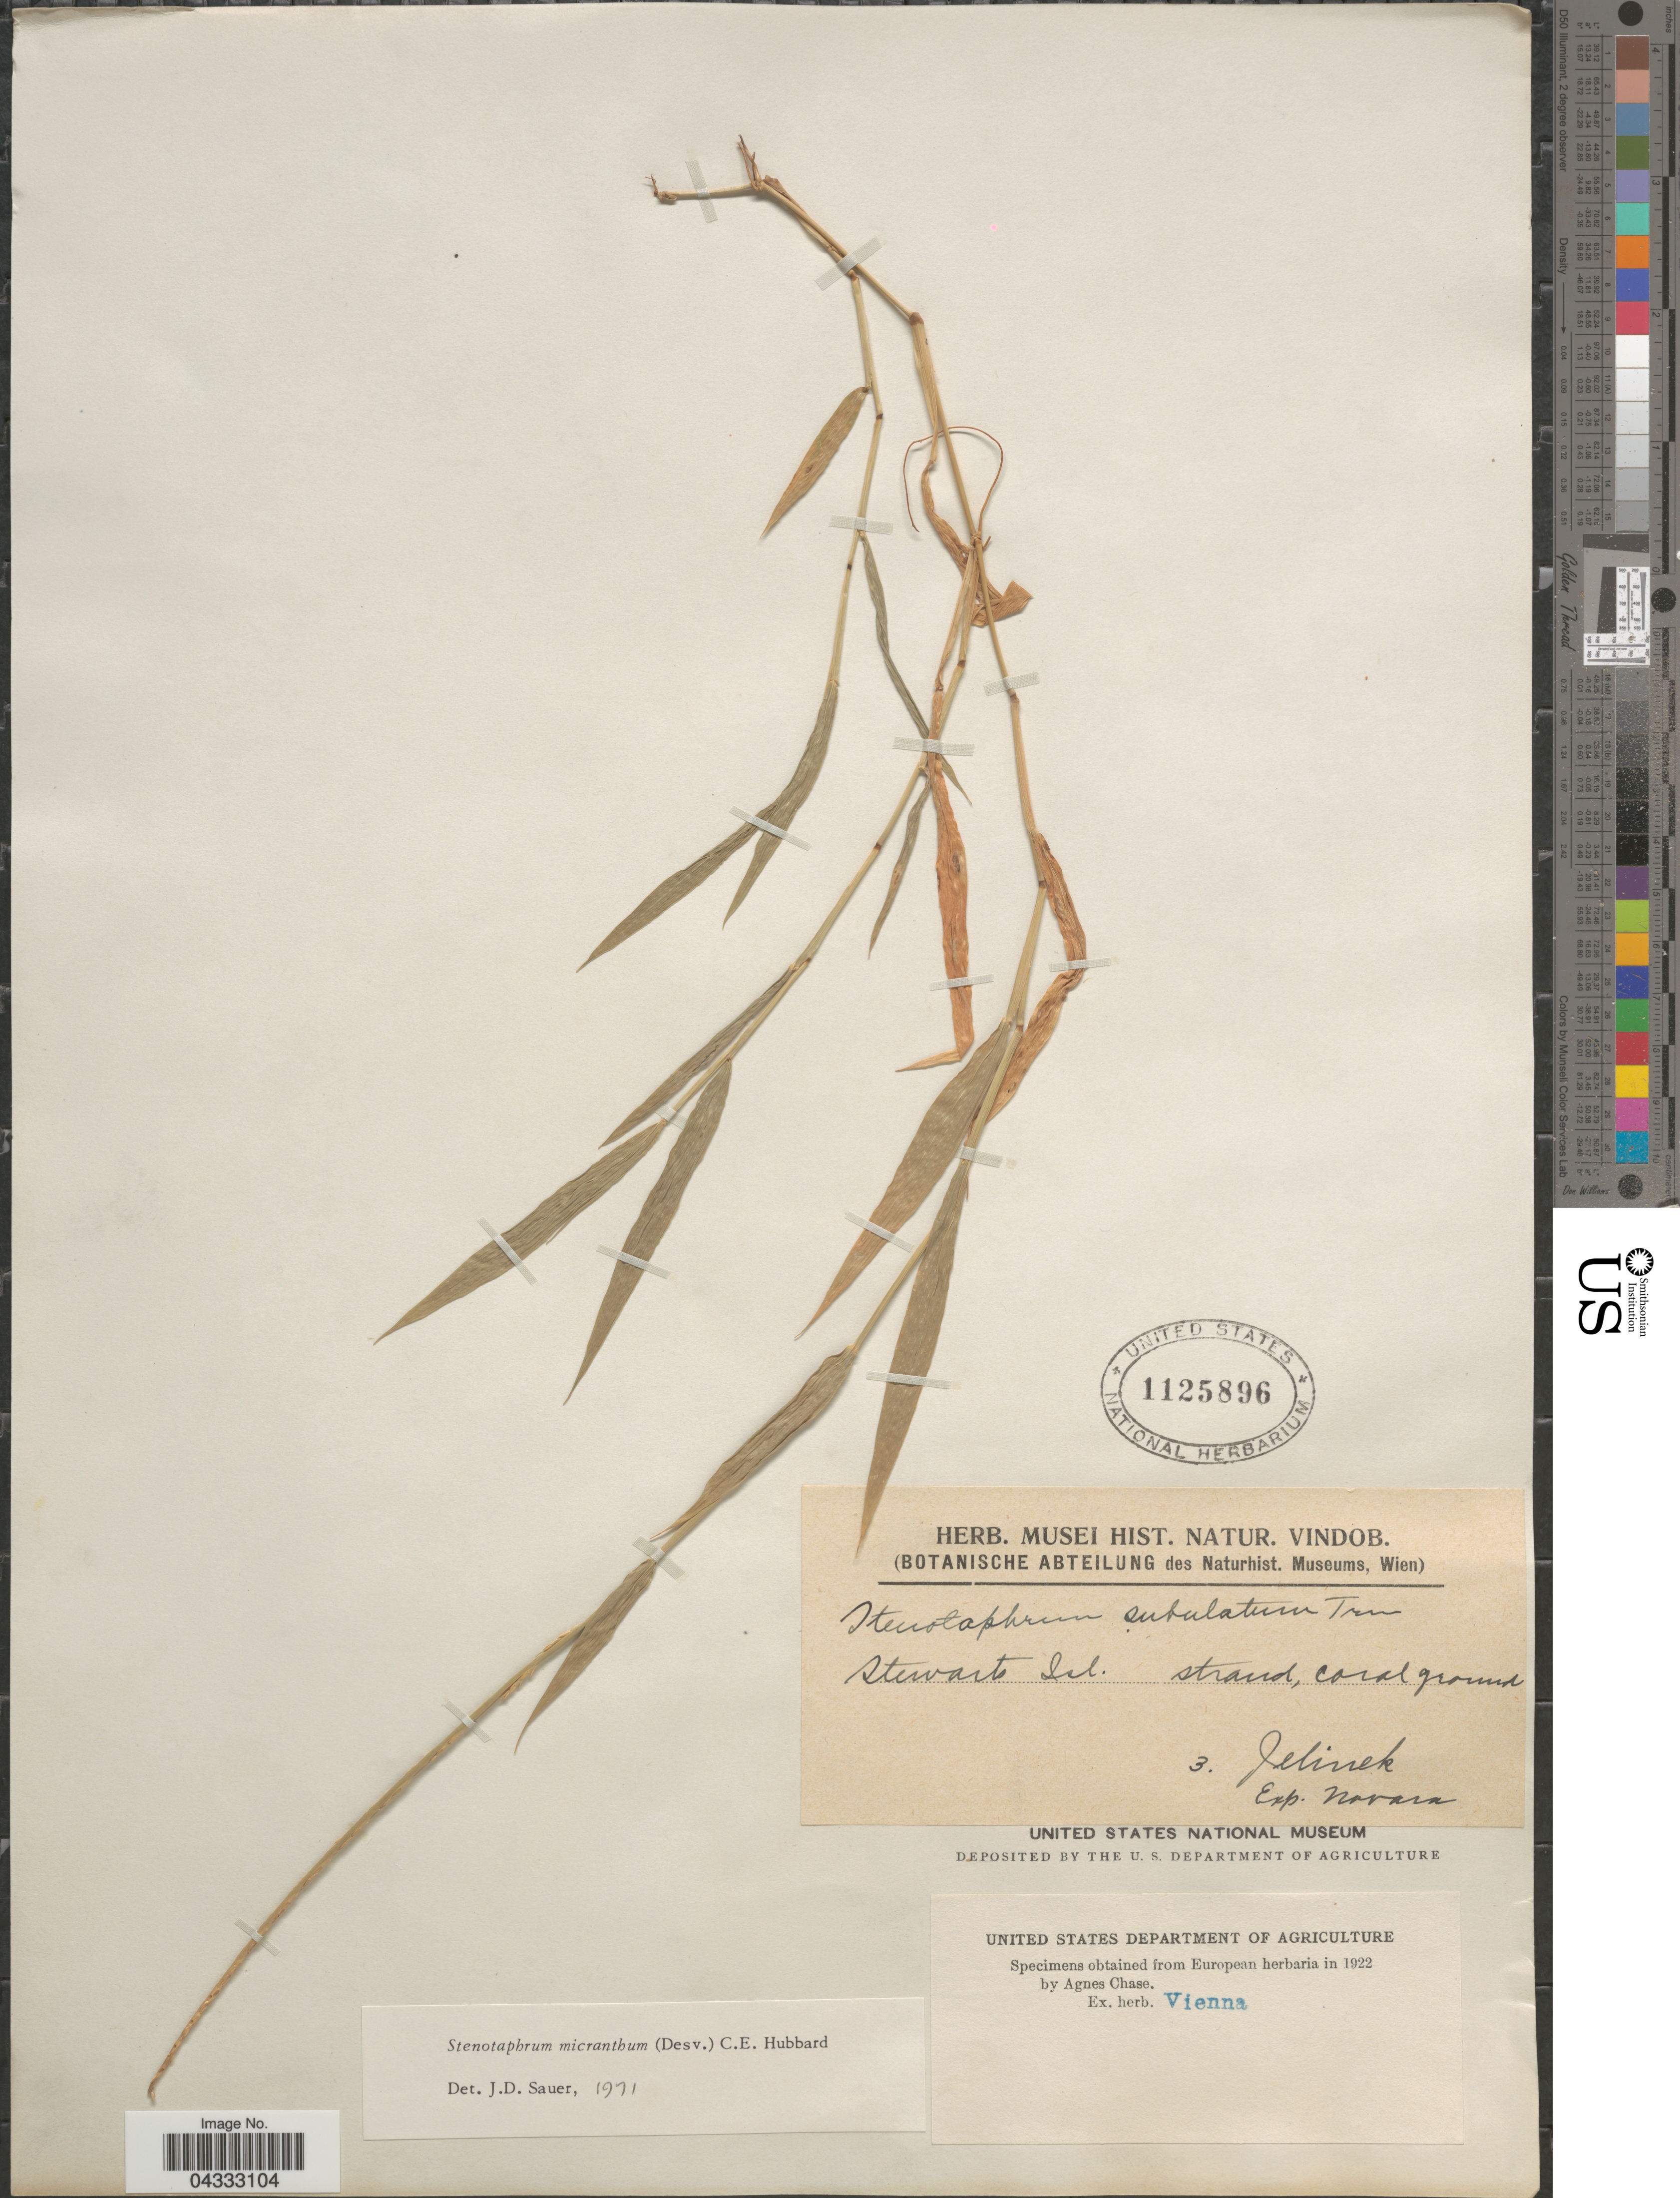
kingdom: Plantae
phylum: Tracheophyta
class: Liliopsida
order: Poales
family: Poaceae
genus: Stenotaphrum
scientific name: Stenotaphrum micranthum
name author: (Desv.) C.E. Hubb.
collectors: Jelinek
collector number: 3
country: New Zealand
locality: Stewarts Isl.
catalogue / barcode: US 1125896